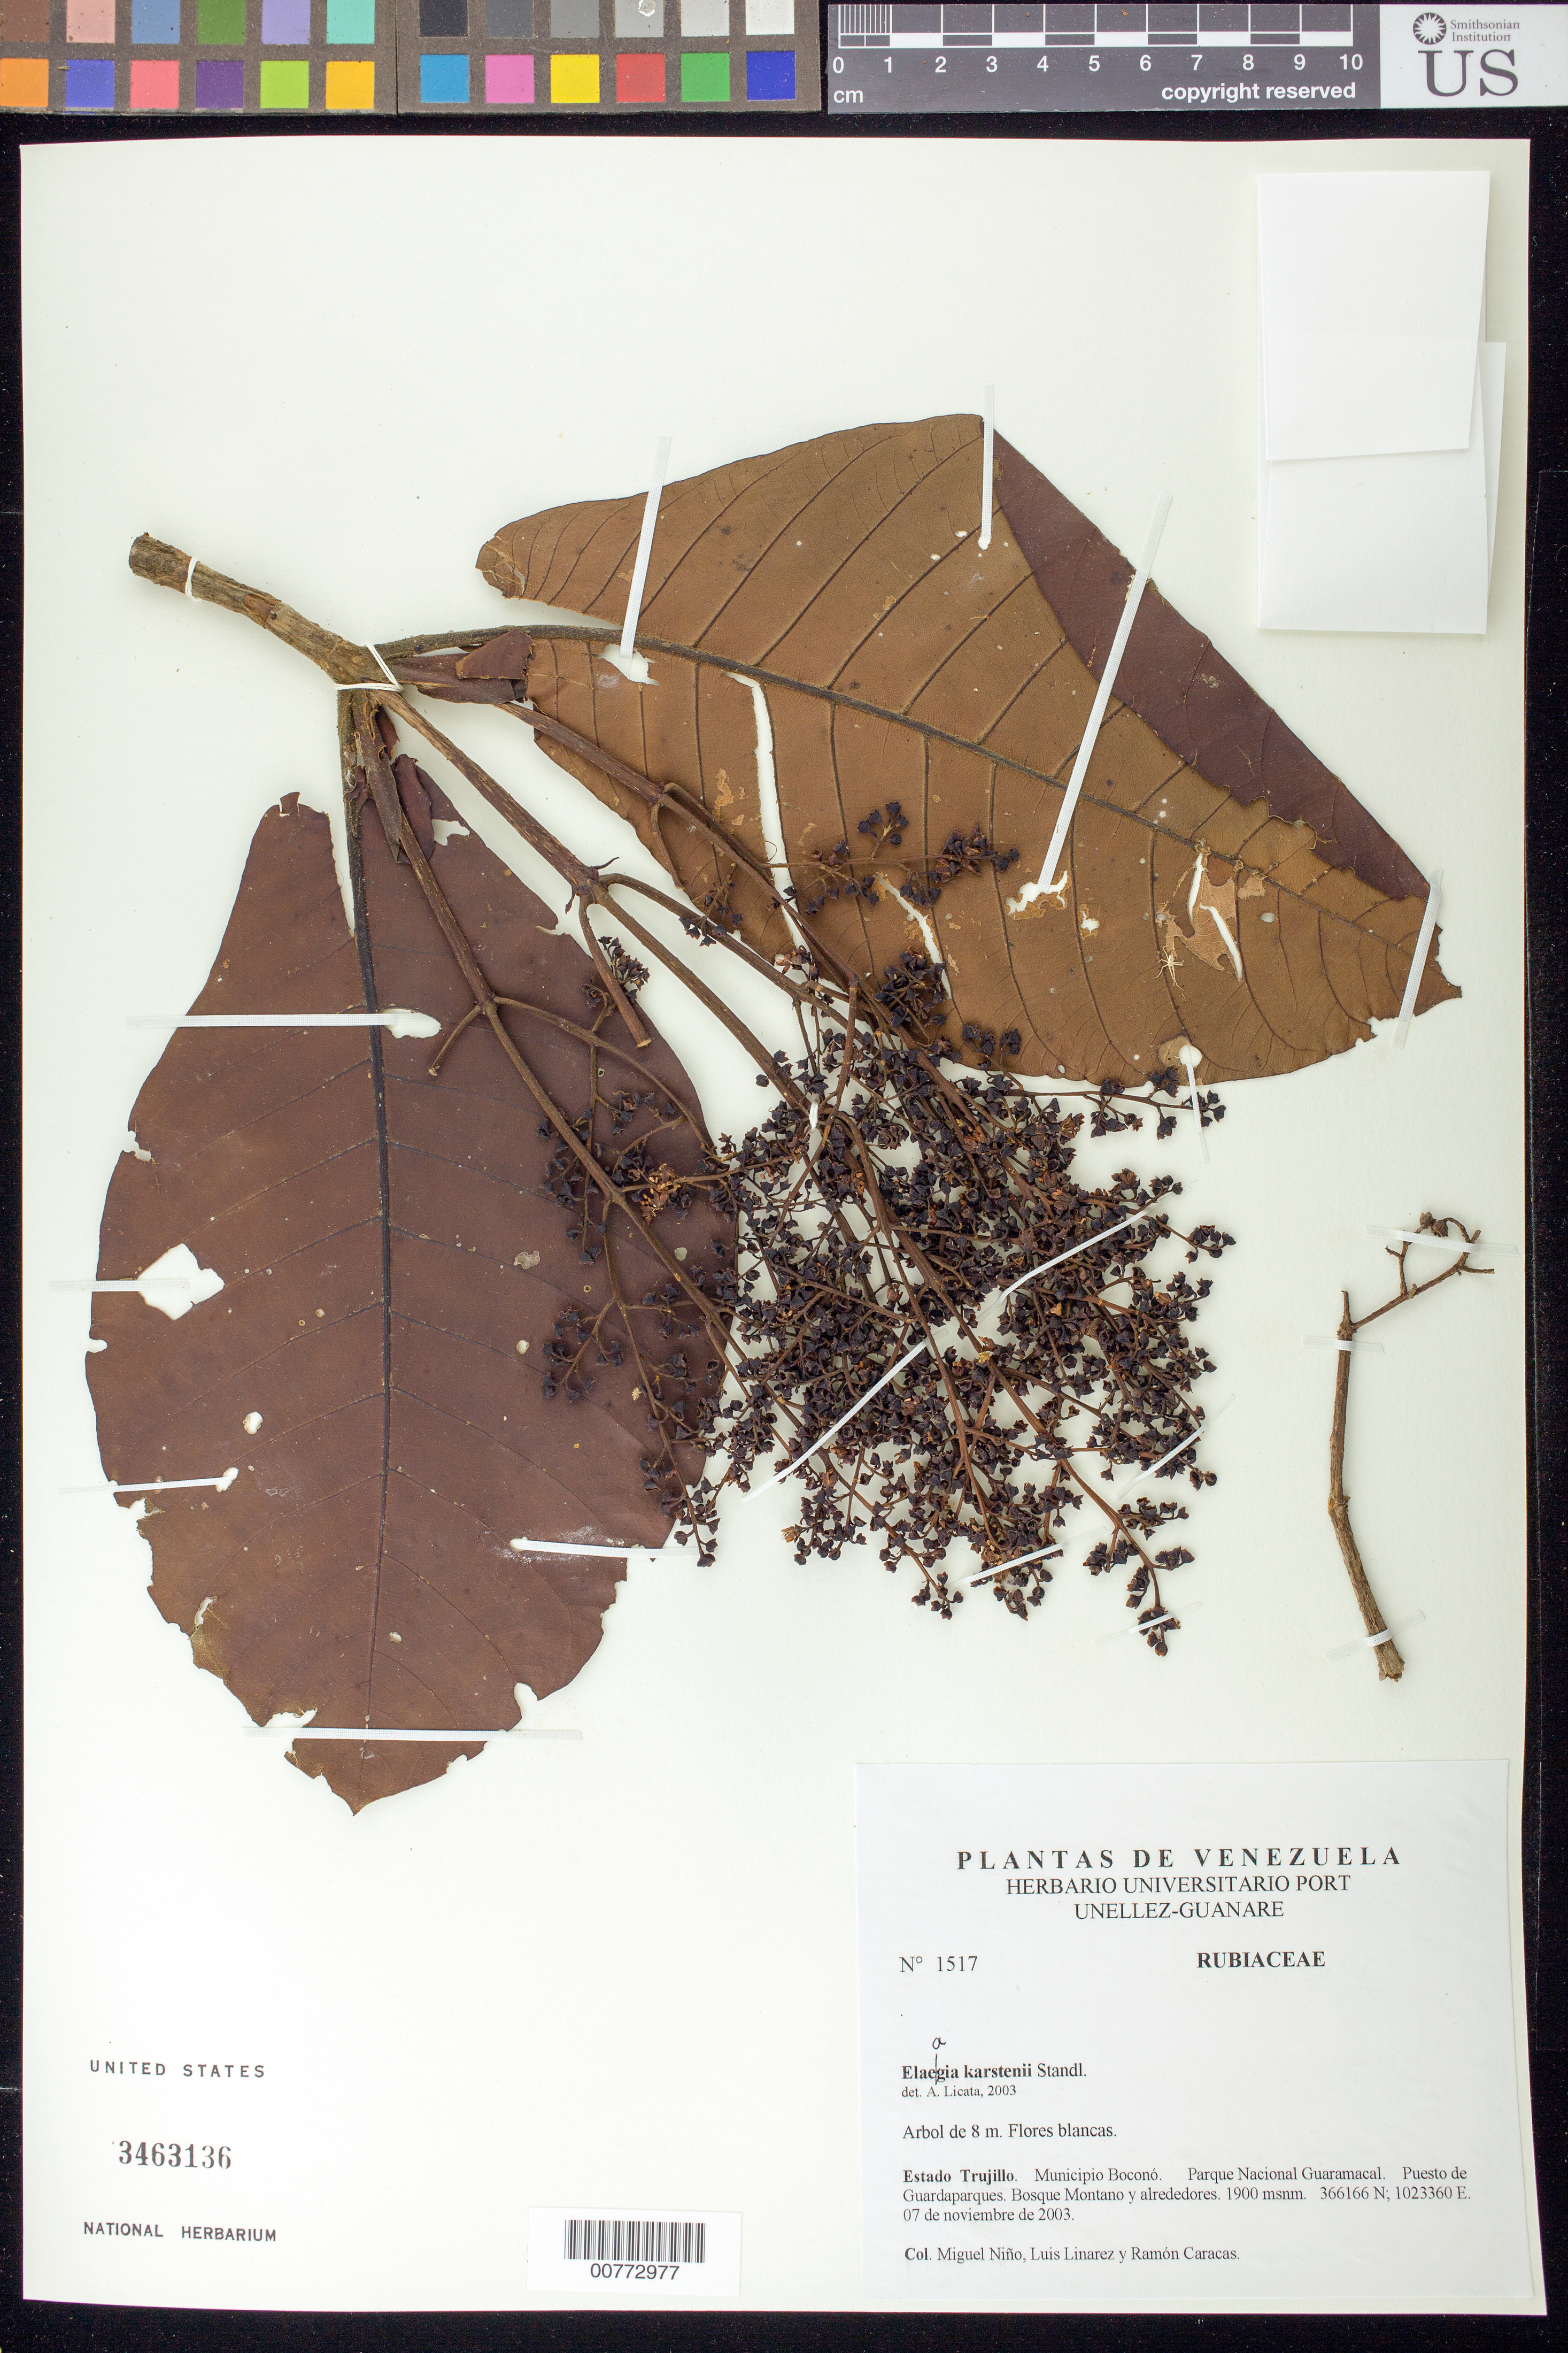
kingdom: Plantae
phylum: Tracheophyta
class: Magnoliopsida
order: Gentianales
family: Rubiaceae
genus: Elaeagia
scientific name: Elaeagia karstenii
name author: Standl.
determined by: Licata, A., (PORT), Univ. Nac. Exp. de los Llanos Ezequiel Zamora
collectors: S. M. Niño, L. Linárez & R. Caracas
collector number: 1517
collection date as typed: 07 Nov 2003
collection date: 2003-11-07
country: Venezuela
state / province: Trujillo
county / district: Boconó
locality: Parque Nacional Guaramacal. Puesto de Guardaparques.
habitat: Bosque montano y alrededores.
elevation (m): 1900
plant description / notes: PORT, US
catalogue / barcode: US 3463136